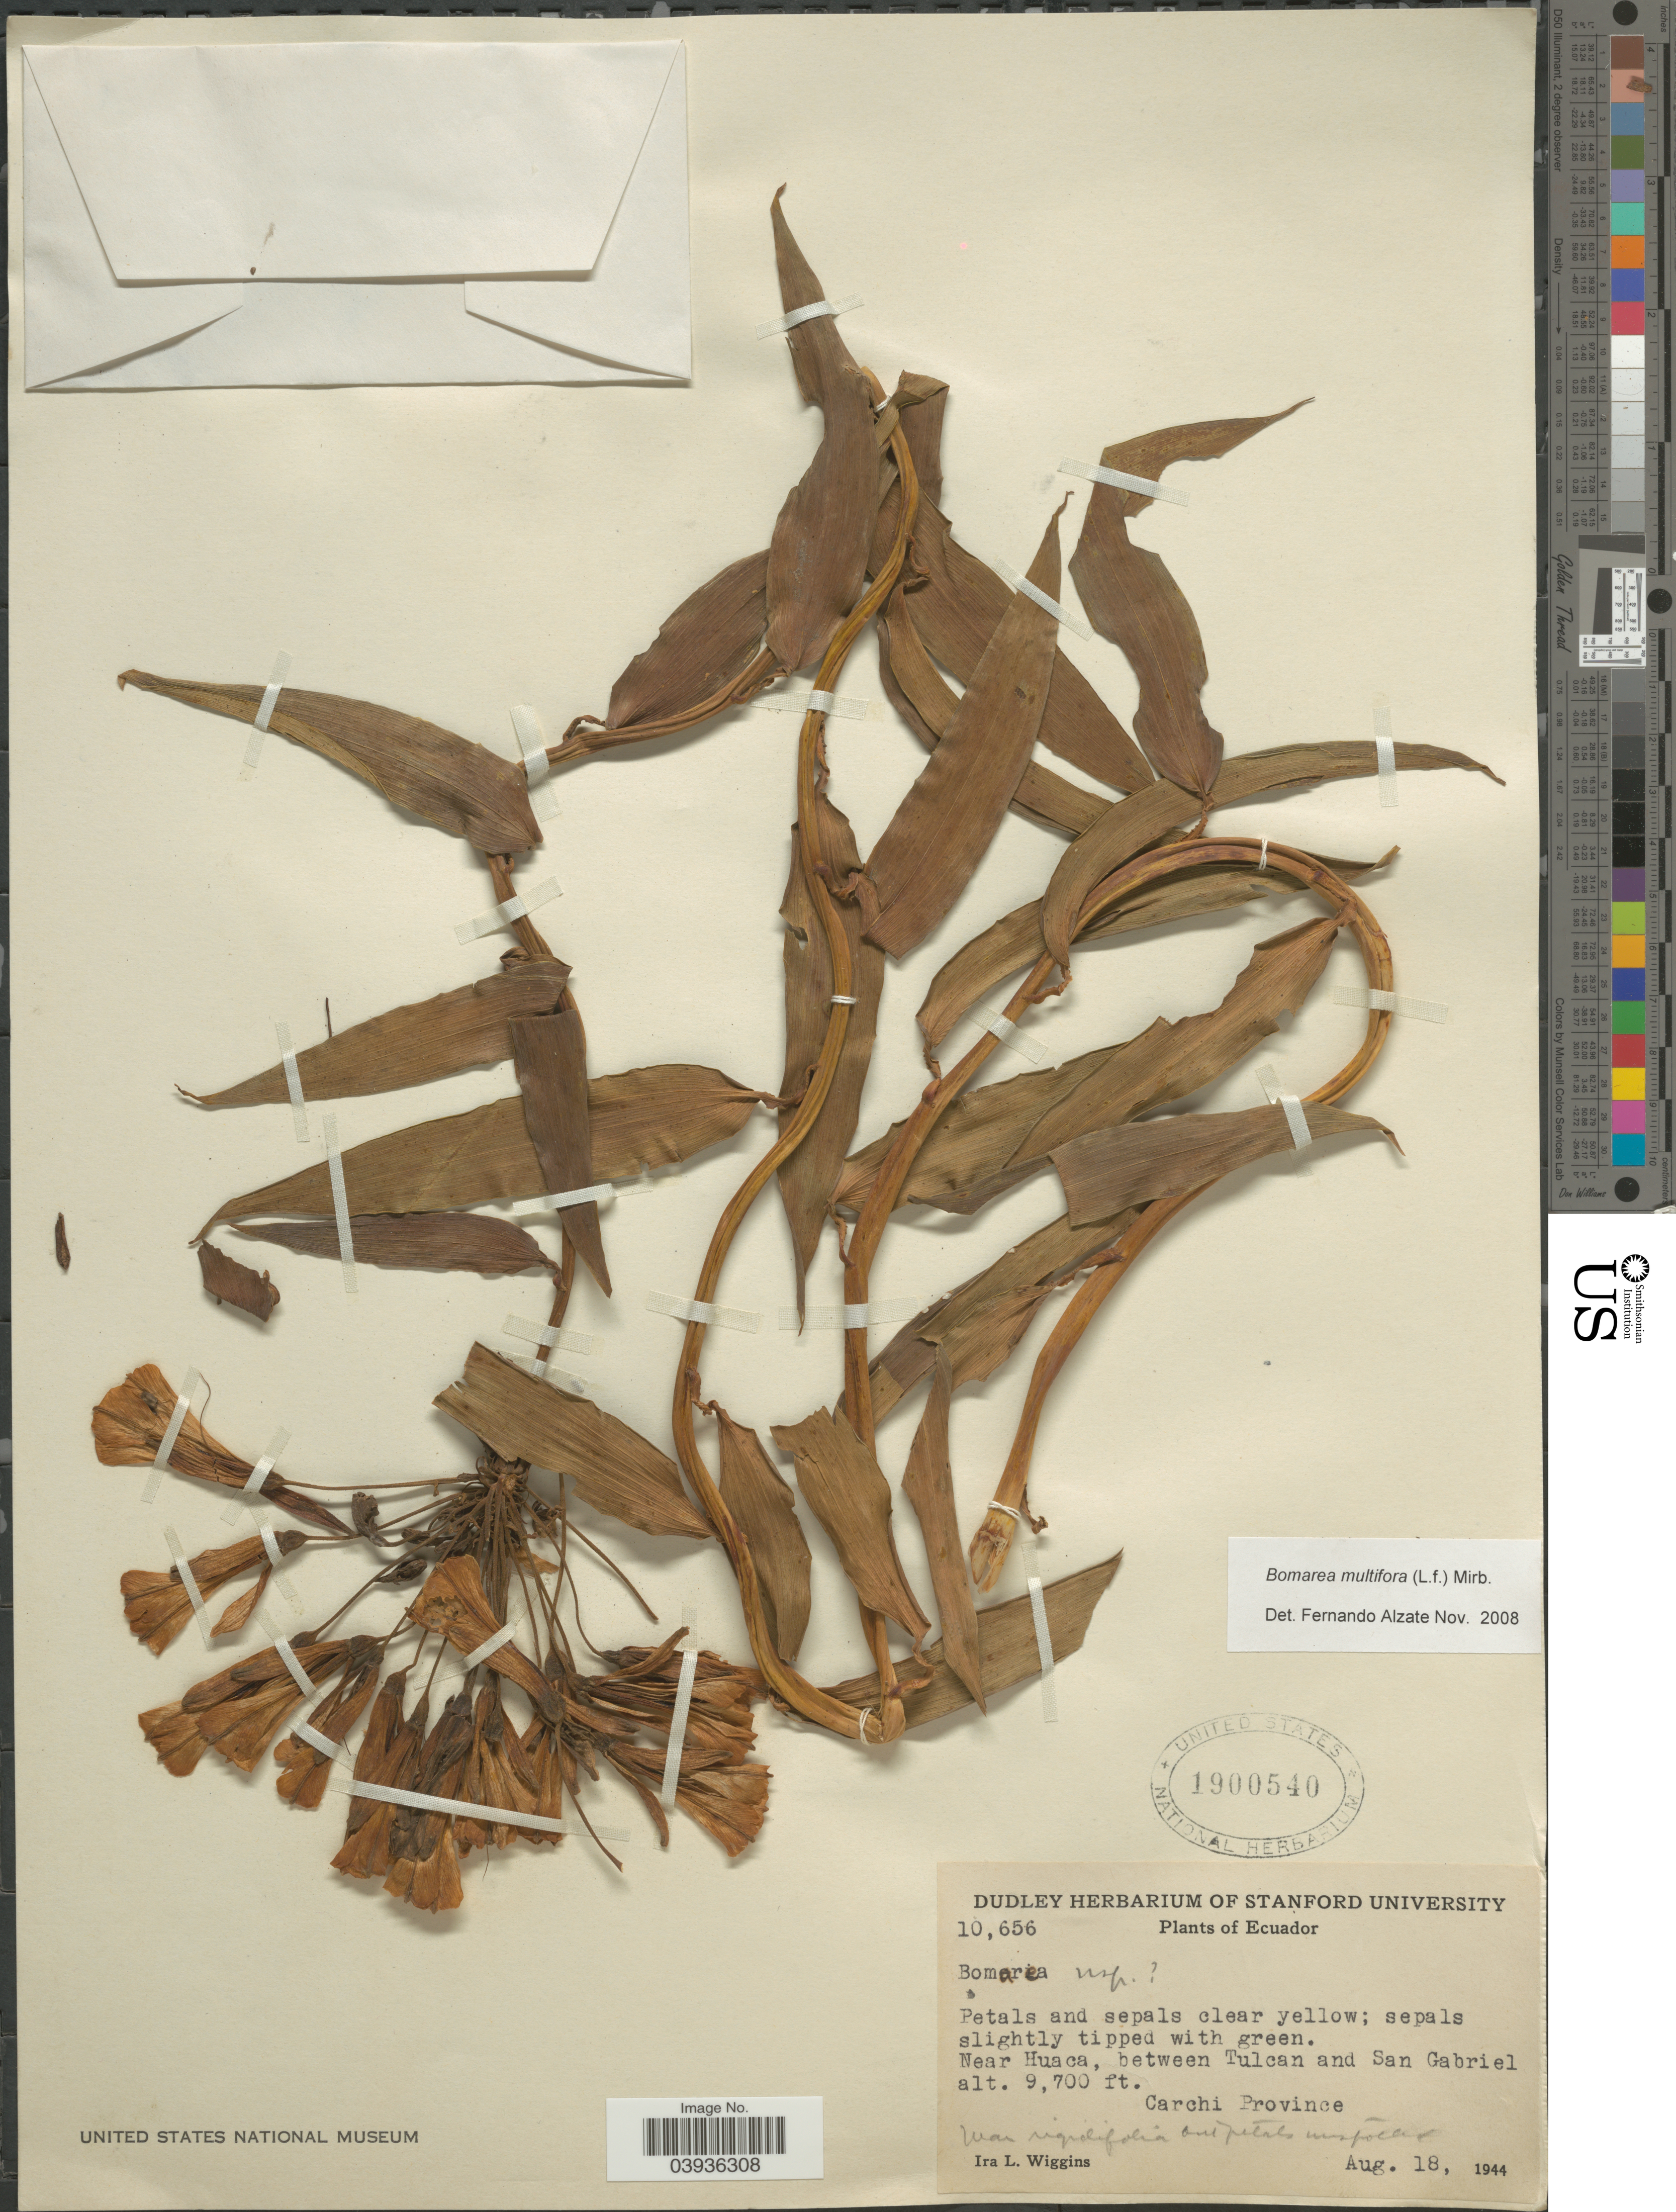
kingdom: Plantae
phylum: Tracheophyta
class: Liliopsida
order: Liliales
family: Alstroemeriaceae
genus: Bomarea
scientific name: Bomarea multiflora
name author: (L. f.) Mirb.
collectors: I. L. Wiggins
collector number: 10656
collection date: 1944-08-18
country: Ecuador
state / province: Carchi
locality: Near Huaca, between Tulcan and San Gabriel.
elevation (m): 2957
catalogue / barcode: US 1900540